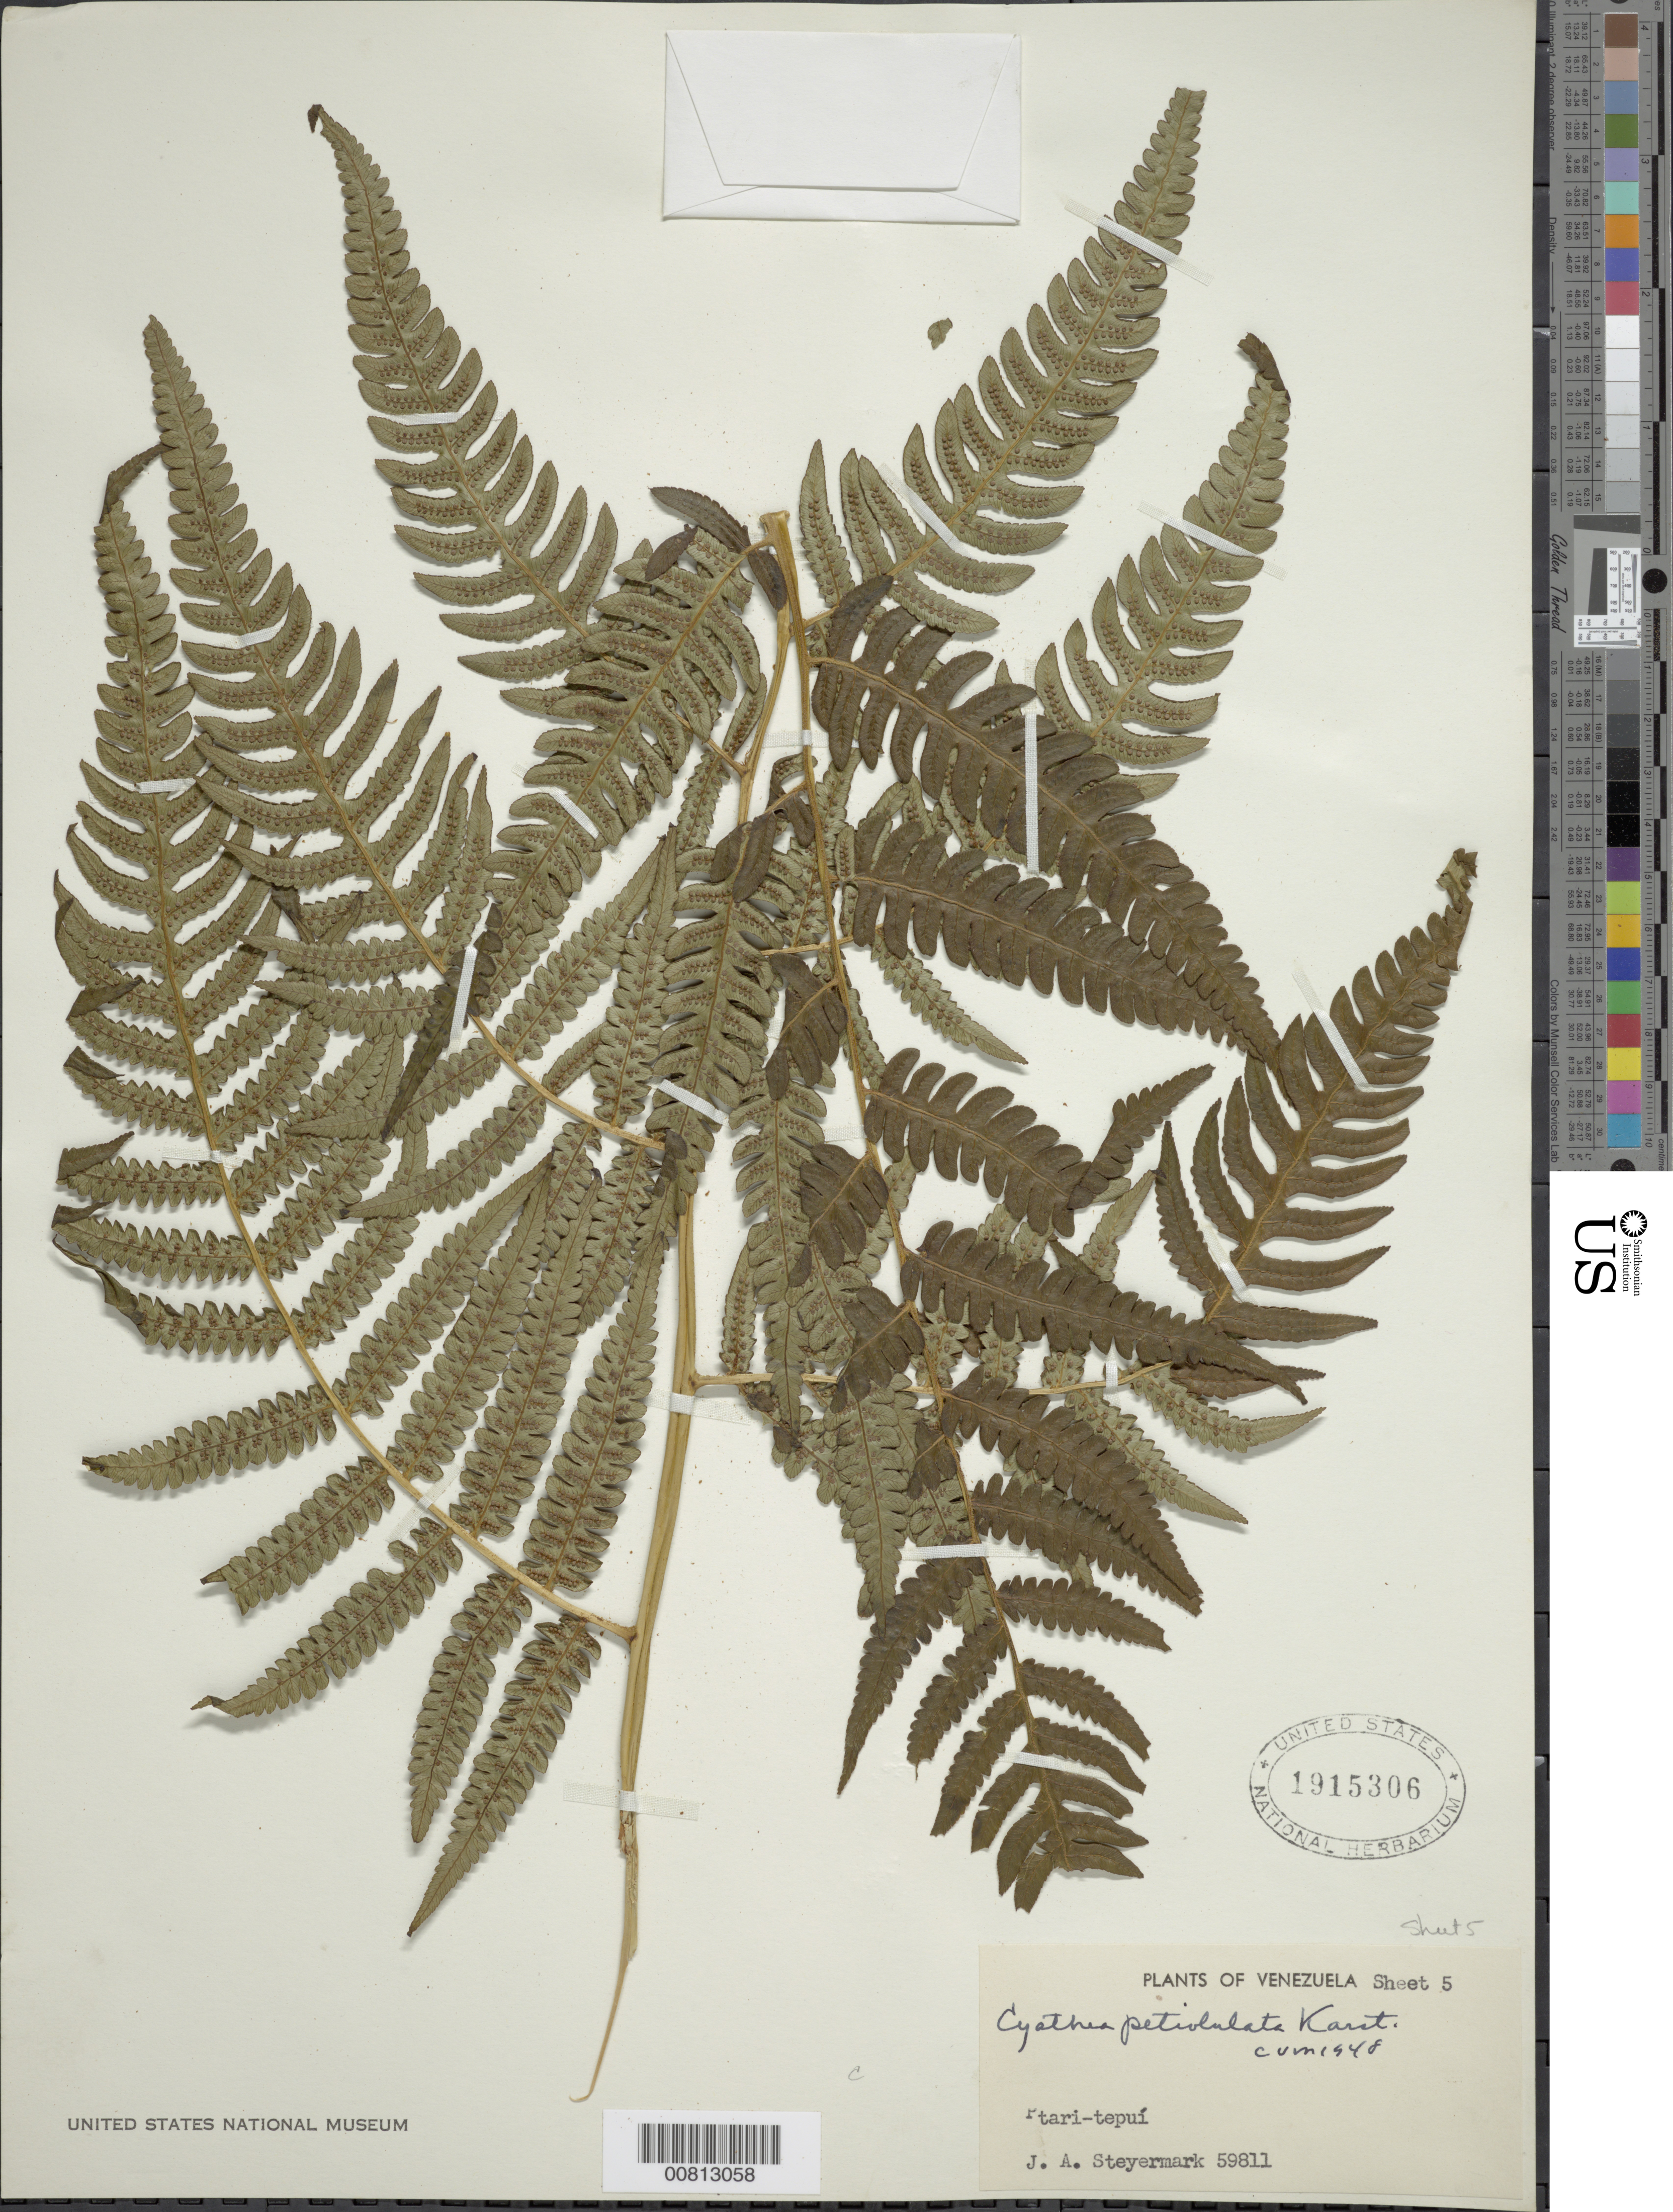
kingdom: Plantae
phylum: Tracheophyta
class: Polypodiopsida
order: Cyatheales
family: Cyatheaceae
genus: Cyathea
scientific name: Cyathea divergens var. divergens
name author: Kunze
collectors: J. Steyermark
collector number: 59811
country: Venezuela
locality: Ptari-tepuí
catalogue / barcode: US 1915306